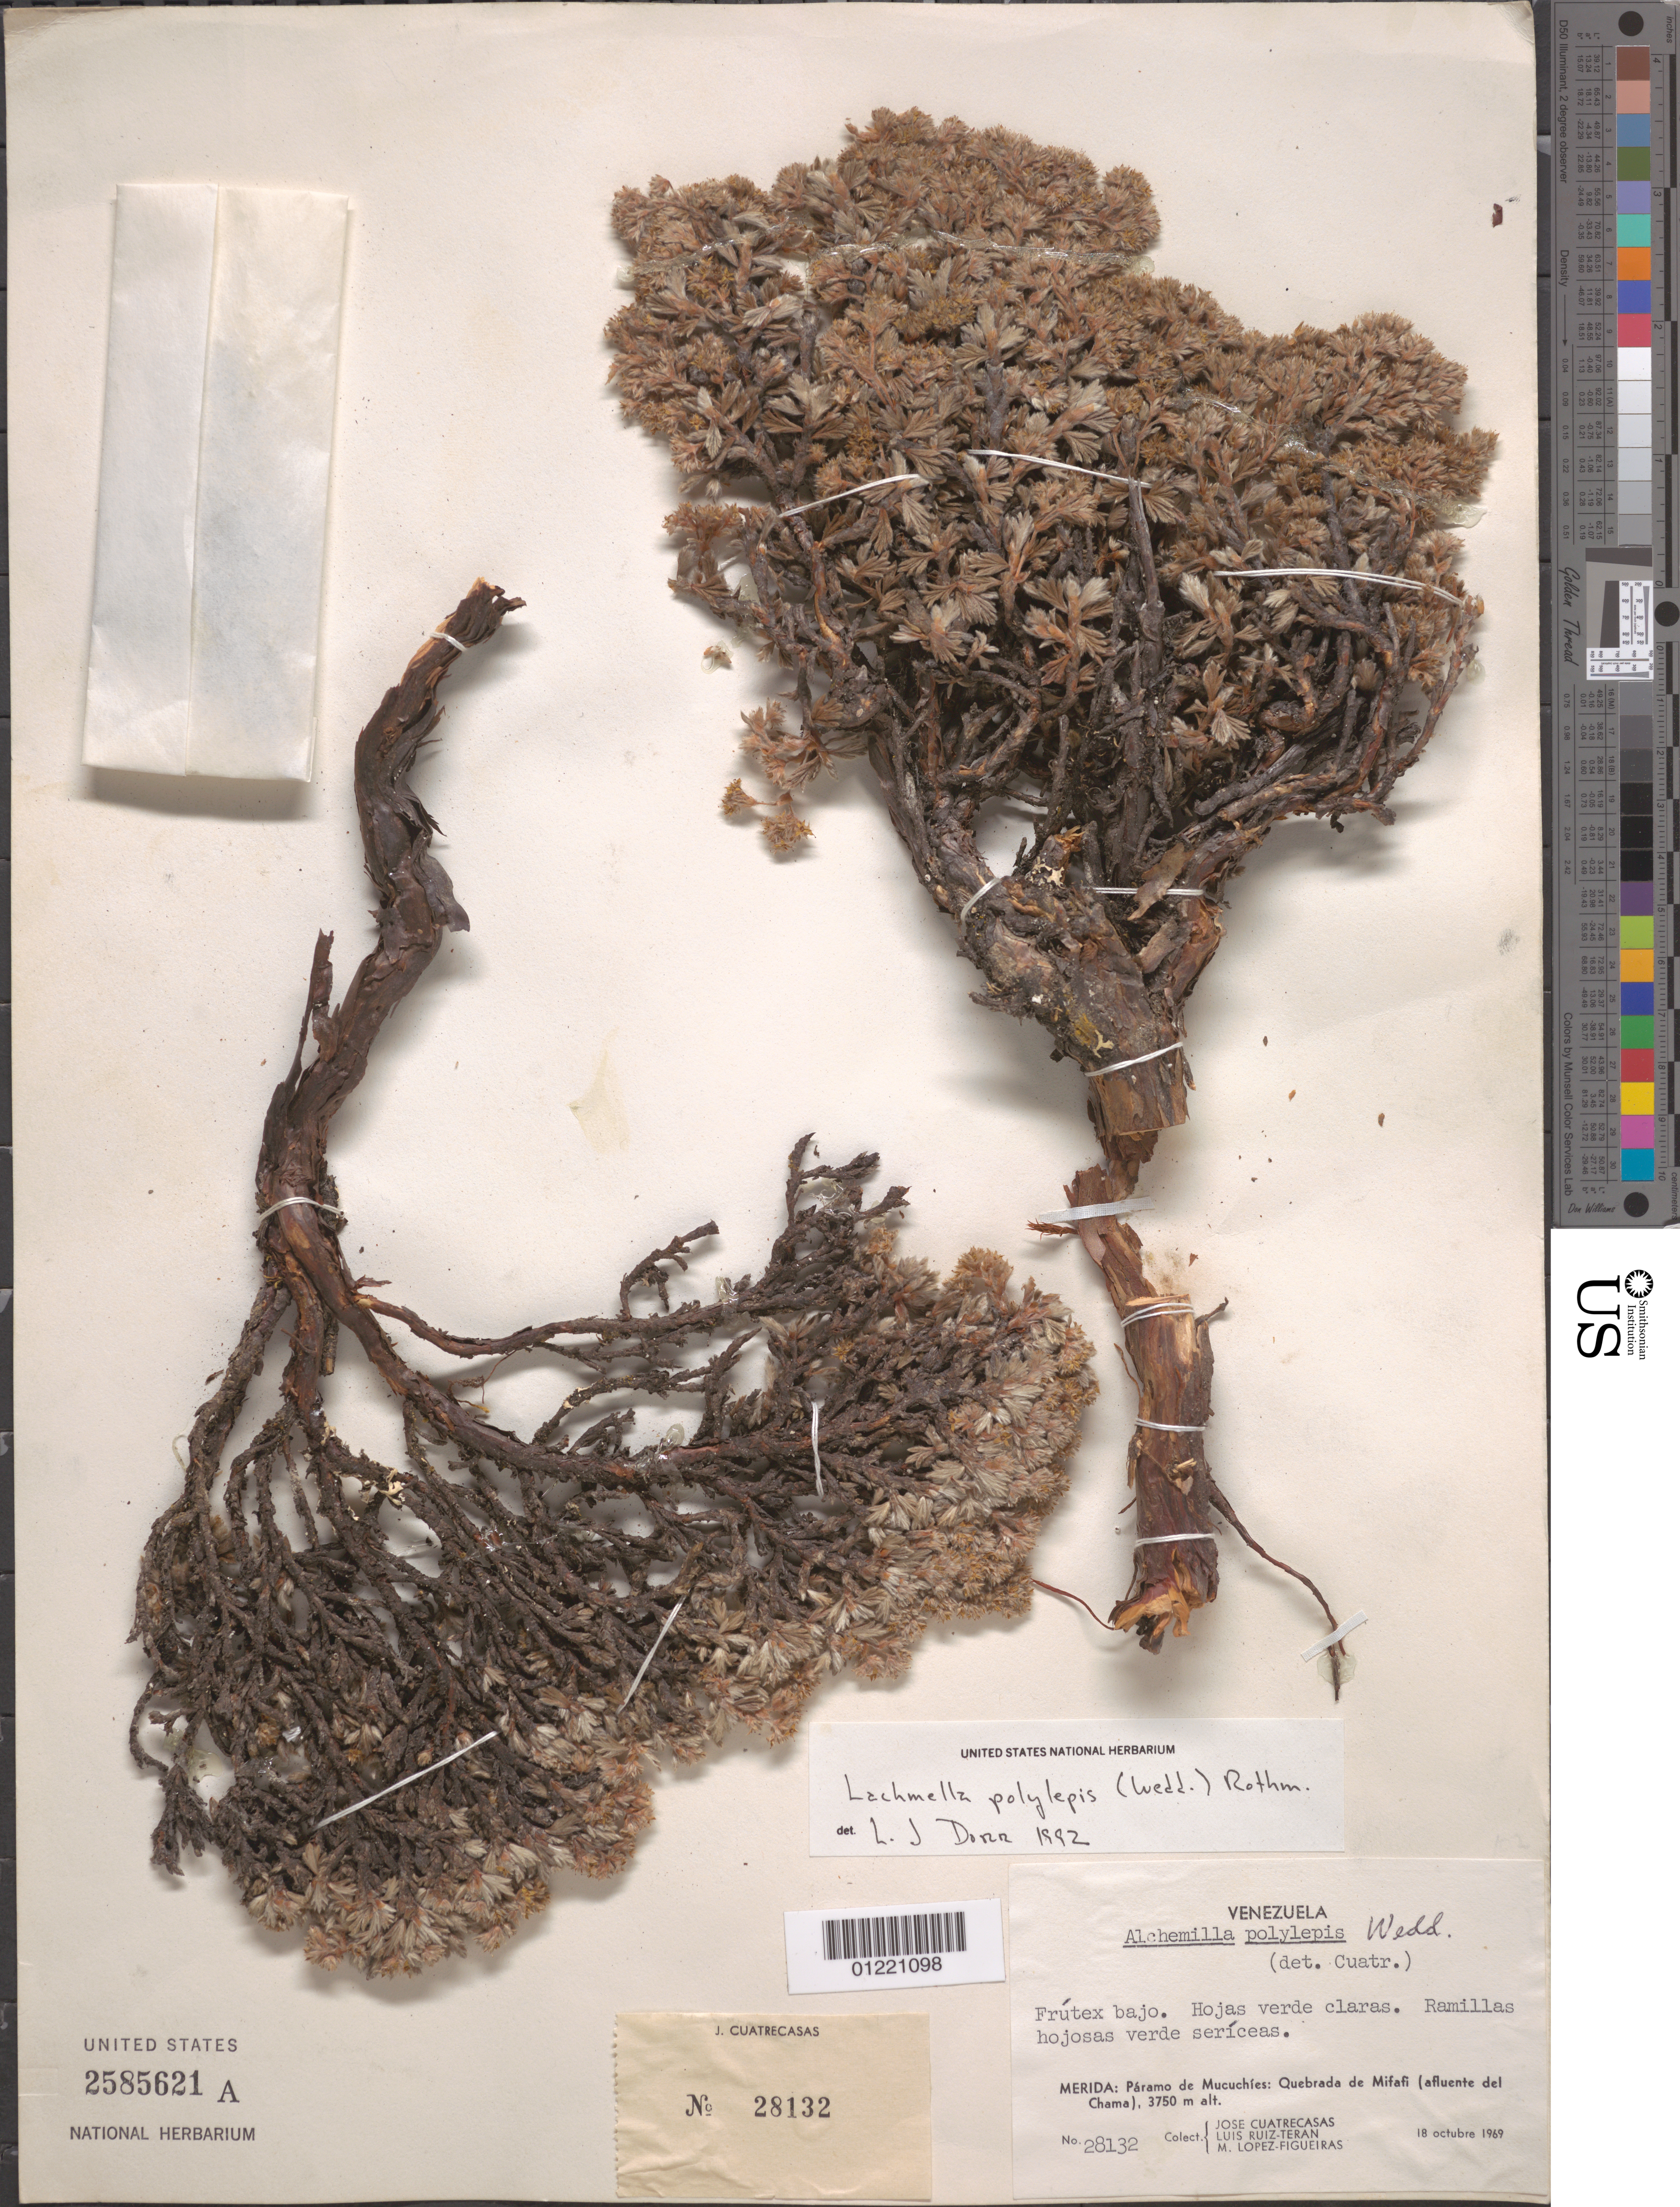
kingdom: Plantae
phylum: Tracheophyta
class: Magnoliopsida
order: Rosales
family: Rosaceae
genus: Alchemilla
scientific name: Alchemilla polylepis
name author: Wedd.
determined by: Dorr, L. J., (BOT), Smithsonian Institution - National Museum of Natural History (UNITED STATES)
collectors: J. Cuatrecasas, L. E. Ruíz-Terán & M. López Figueiras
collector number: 28132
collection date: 1969-10-18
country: Venezuela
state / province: Mérida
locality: Páramo de Mucuchíes: Quebrada de Mifafi (affluente del Chama).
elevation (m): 3750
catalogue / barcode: US 2585621A